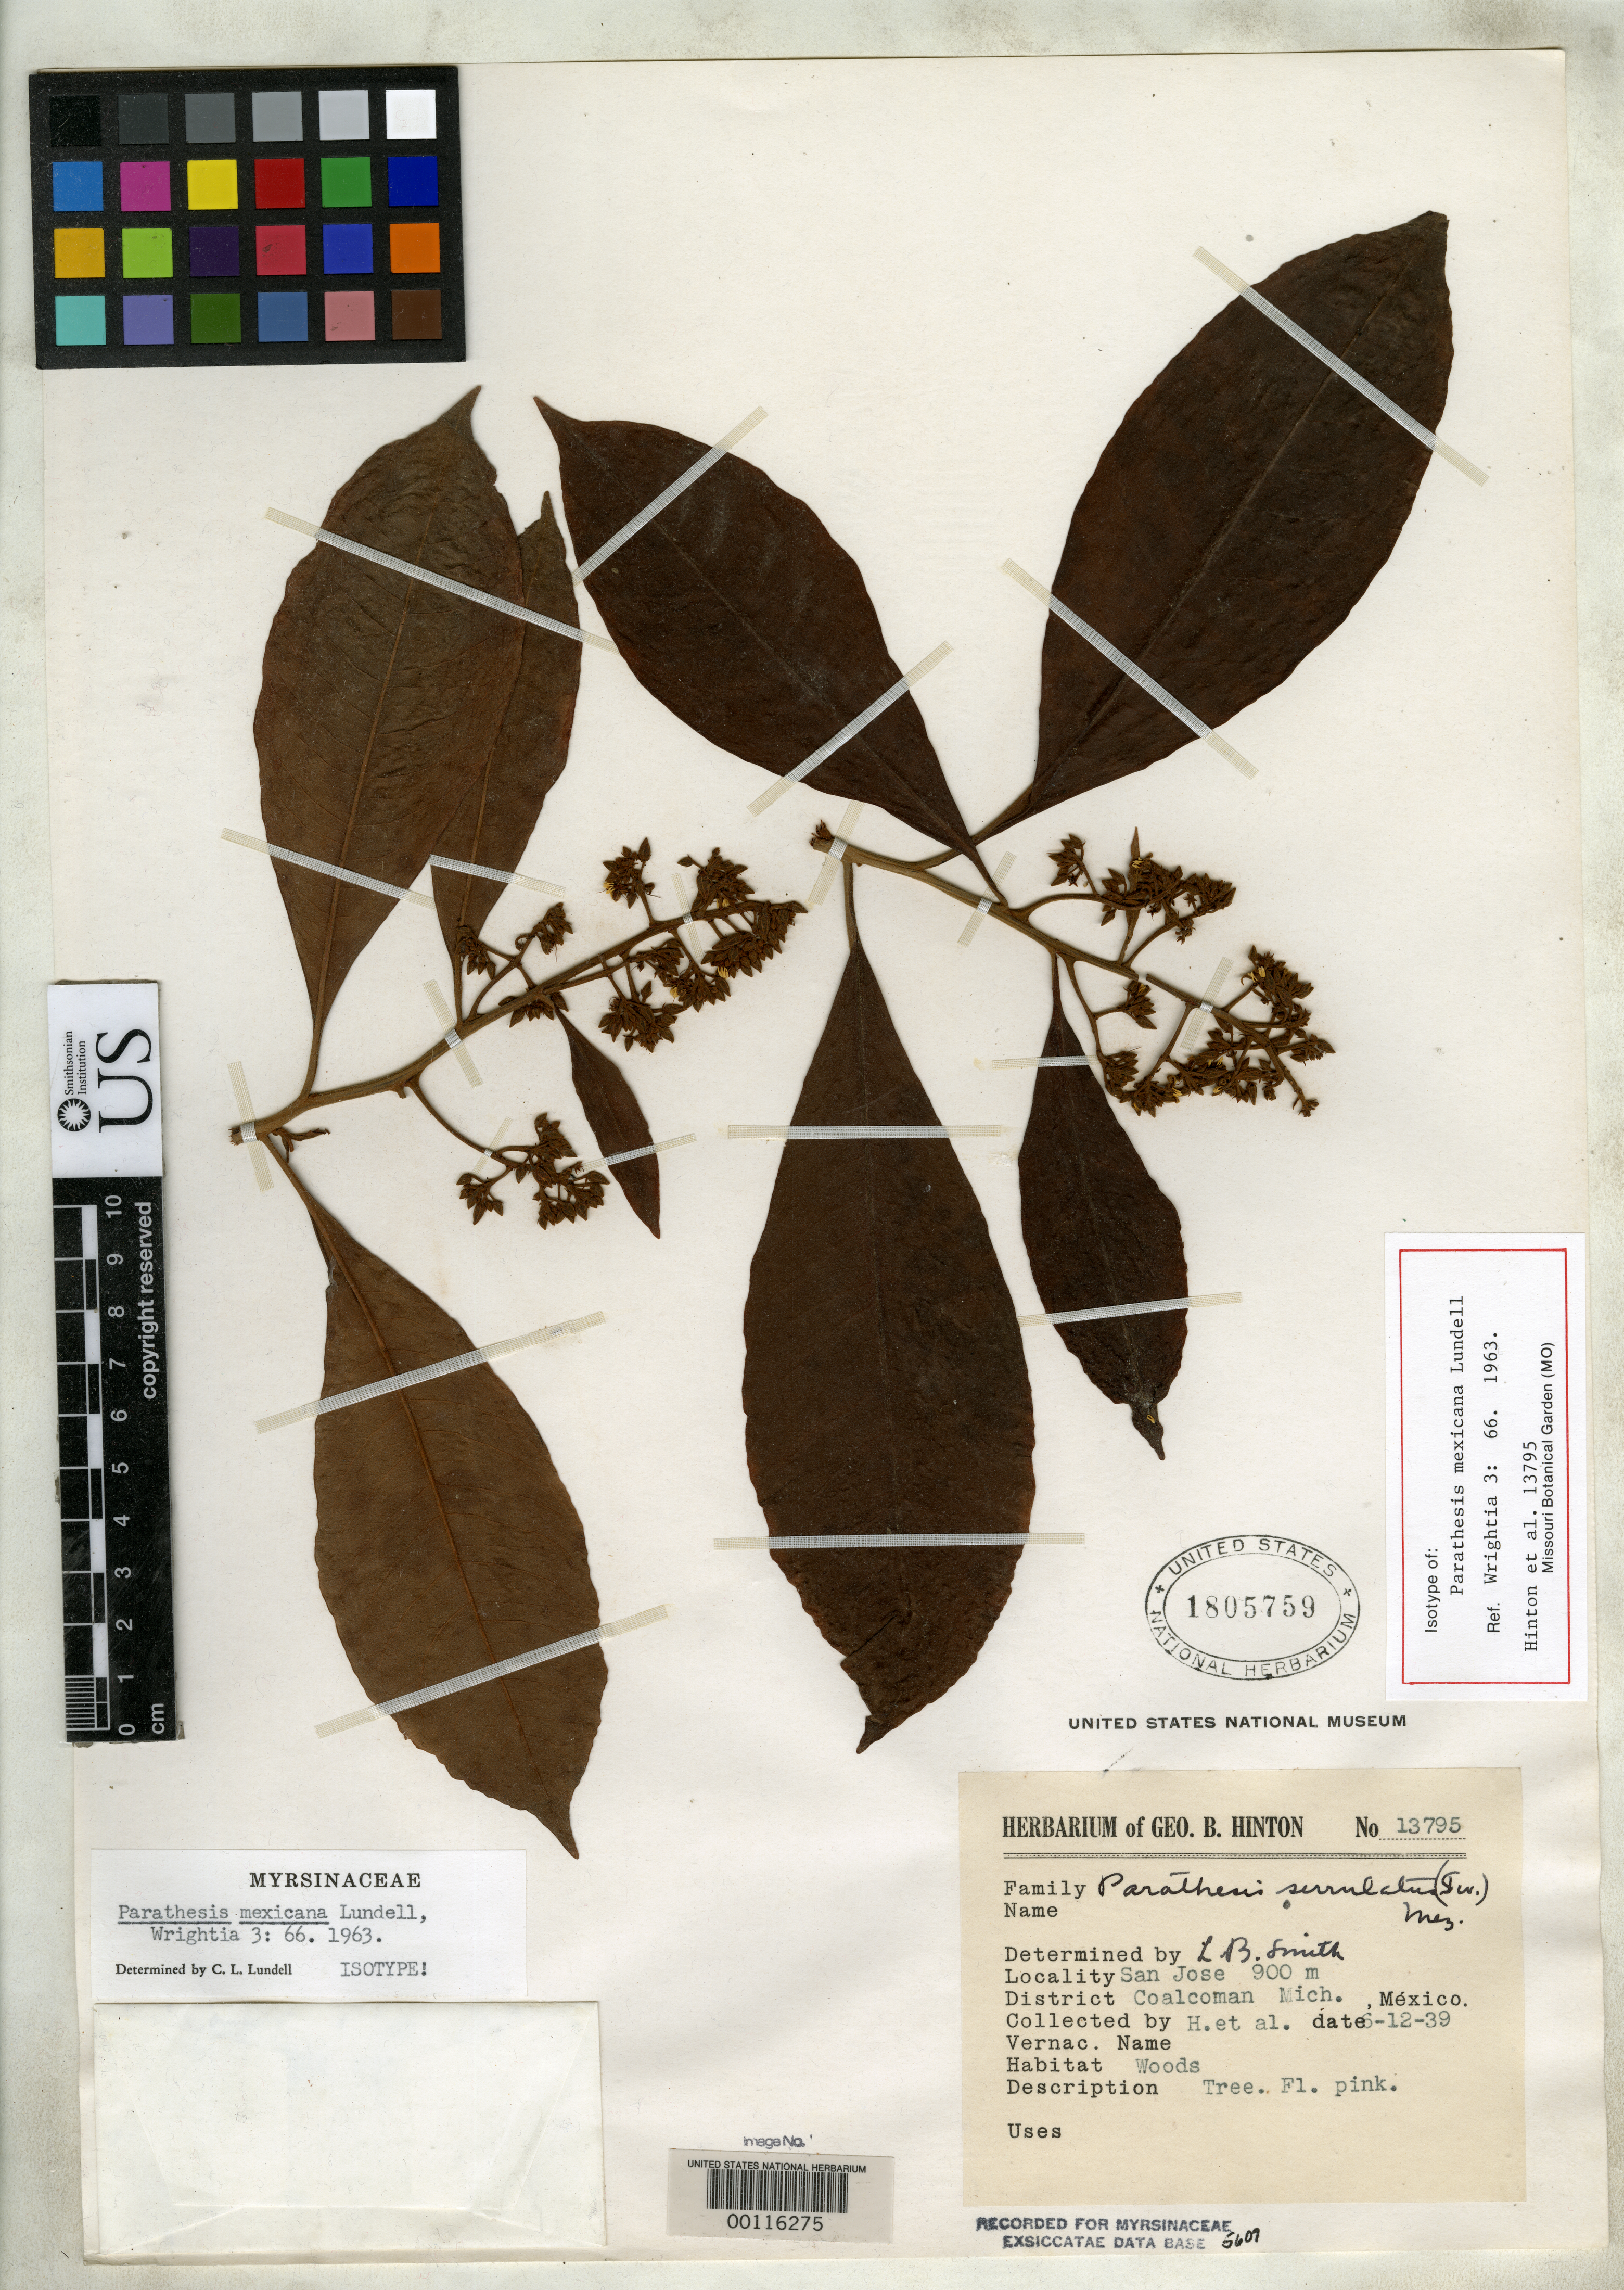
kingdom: Plantae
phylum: Tracheophyta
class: Magnoliopsida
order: Ericales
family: Primulaceae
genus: Parathesis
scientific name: Parathesis mexicana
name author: Lundell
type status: Isotype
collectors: G. B. Hinton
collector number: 13795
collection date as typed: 12 Jun 1939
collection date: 1939-06-12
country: Mexico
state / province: Michoacán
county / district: Coalcoman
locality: San José.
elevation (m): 900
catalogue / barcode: US 1805759